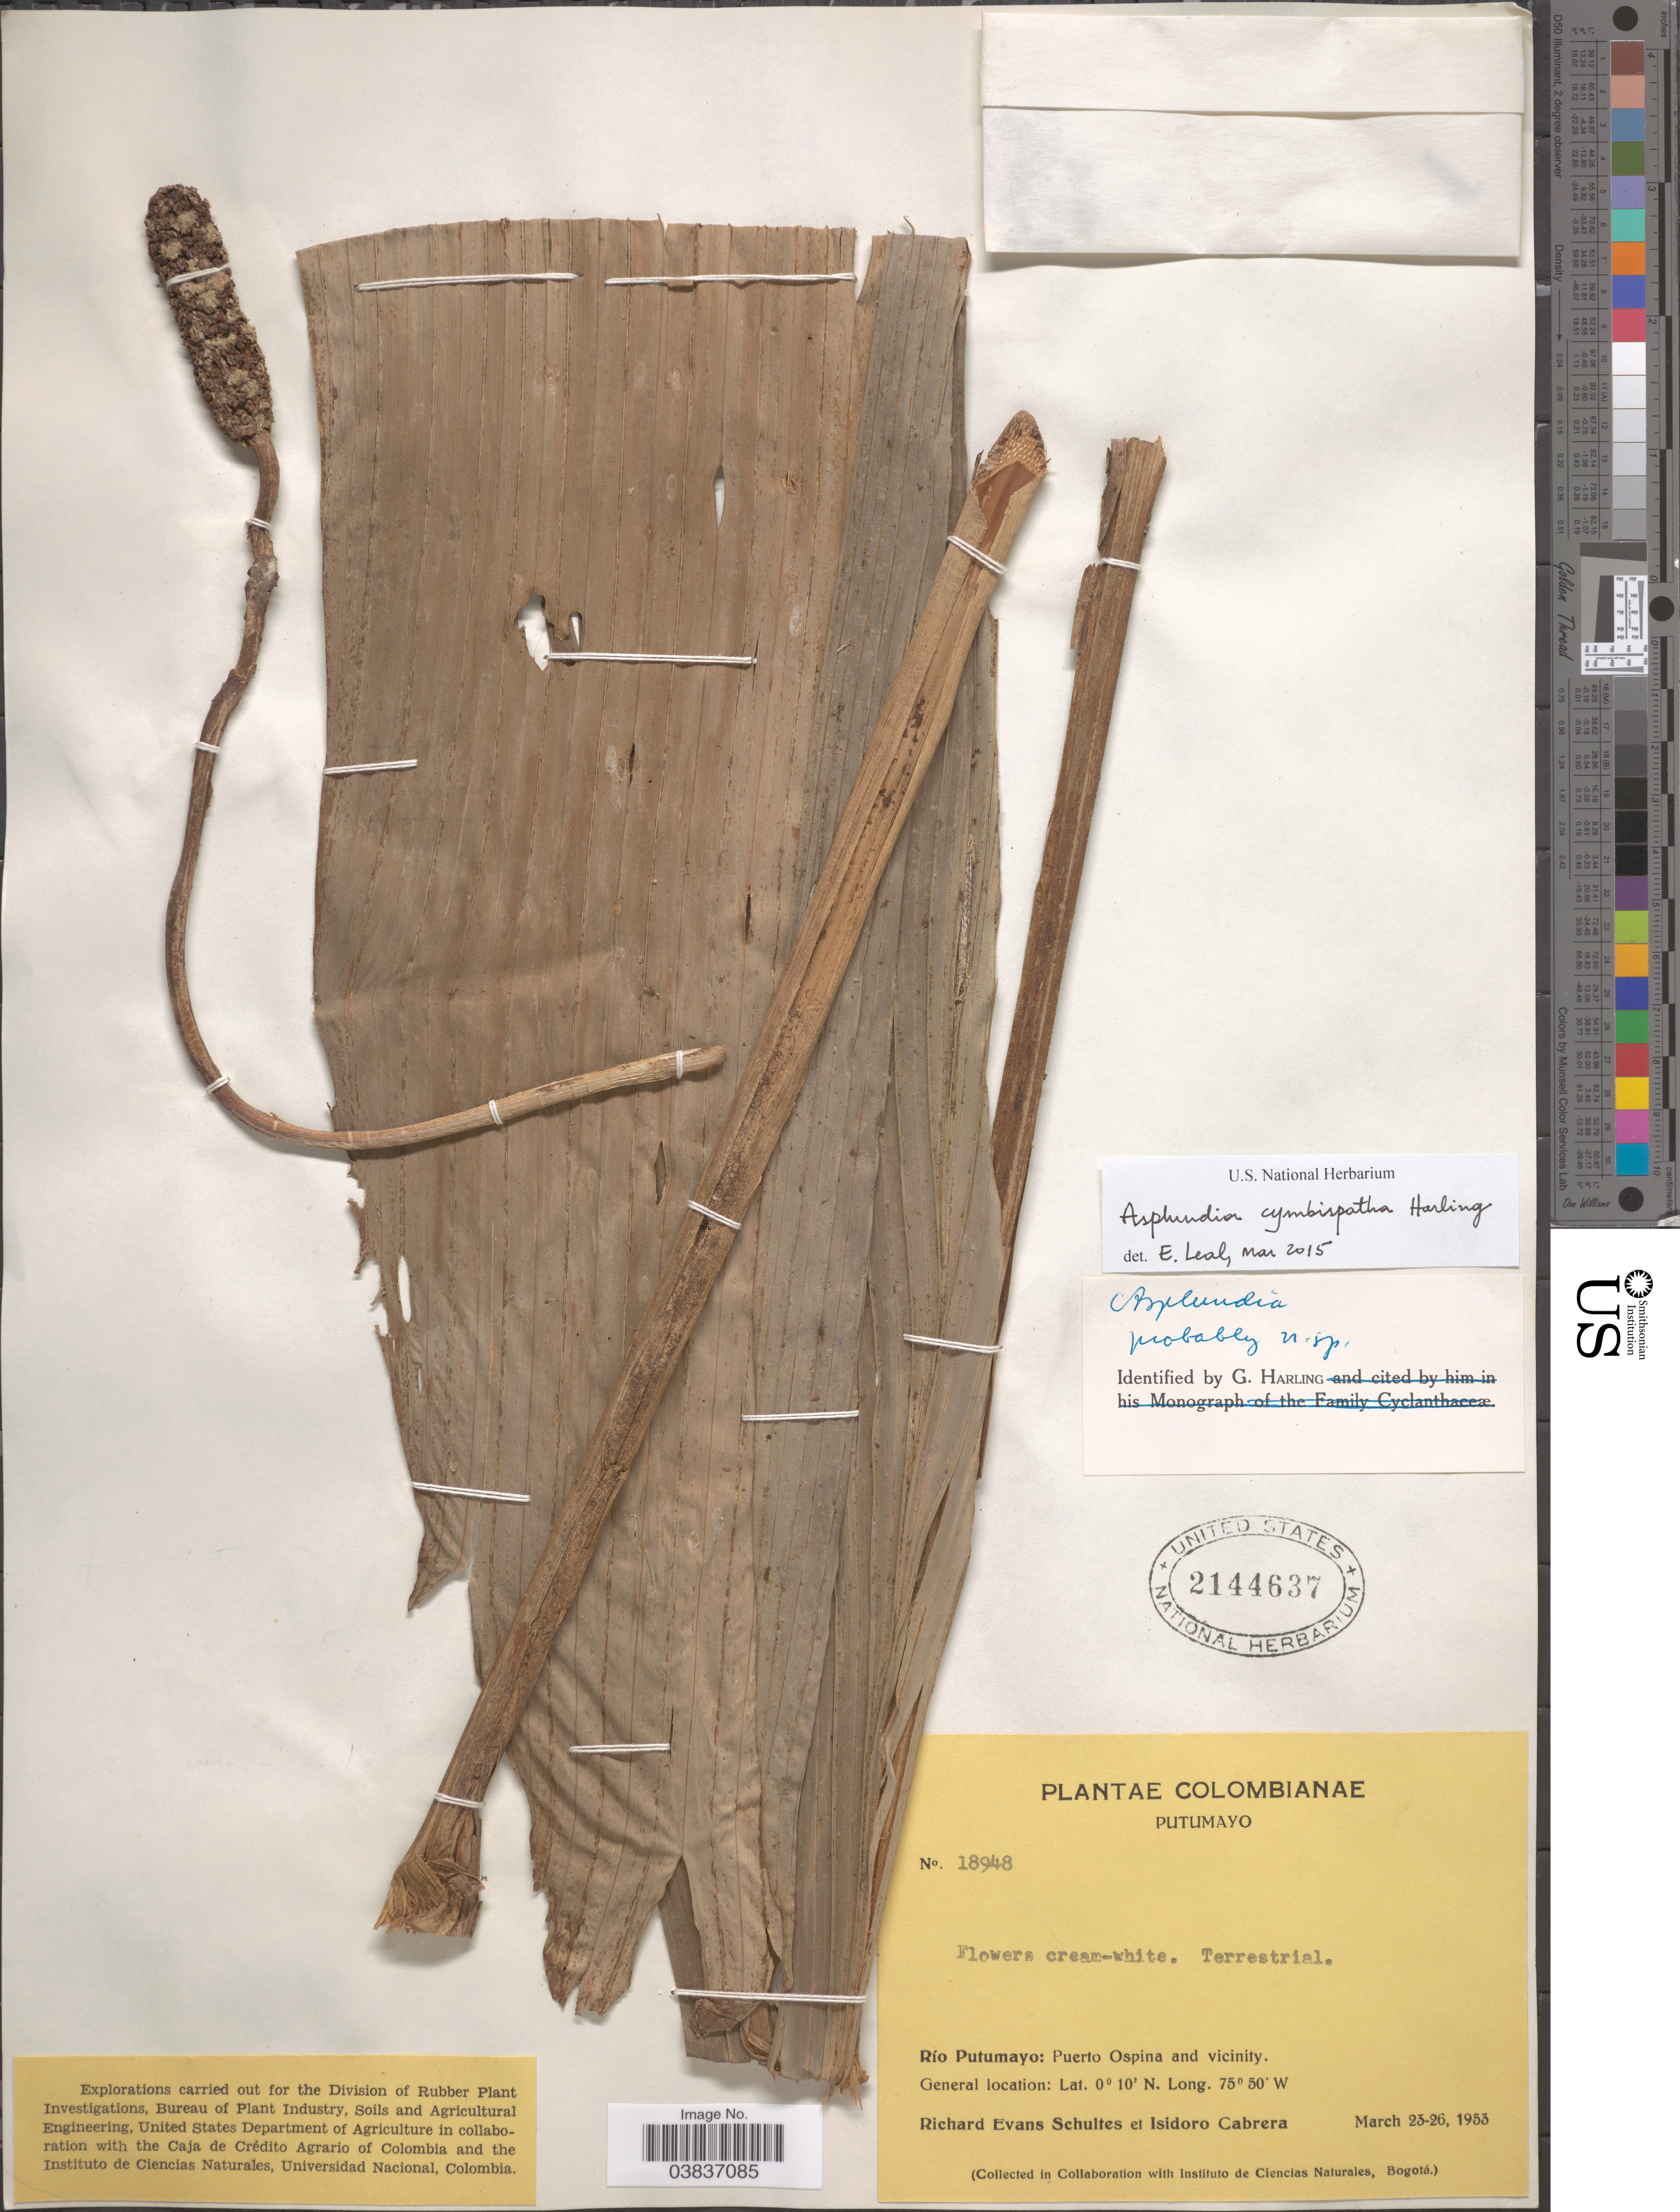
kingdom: Plantae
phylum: Tracheophyta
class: Liliopsida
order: Pandanales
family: Cyclanthaceae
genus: Asplundia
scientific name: Asplundia cymbispatha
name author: Harling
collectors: R. E. Schultes & I. Cabrera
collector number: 18948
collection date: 1953-03-23/1953-03-26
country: Colombia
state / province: Putumayo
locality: Río Putumayo: Puerto Ospina and vicinity.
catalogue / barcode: US 2144637